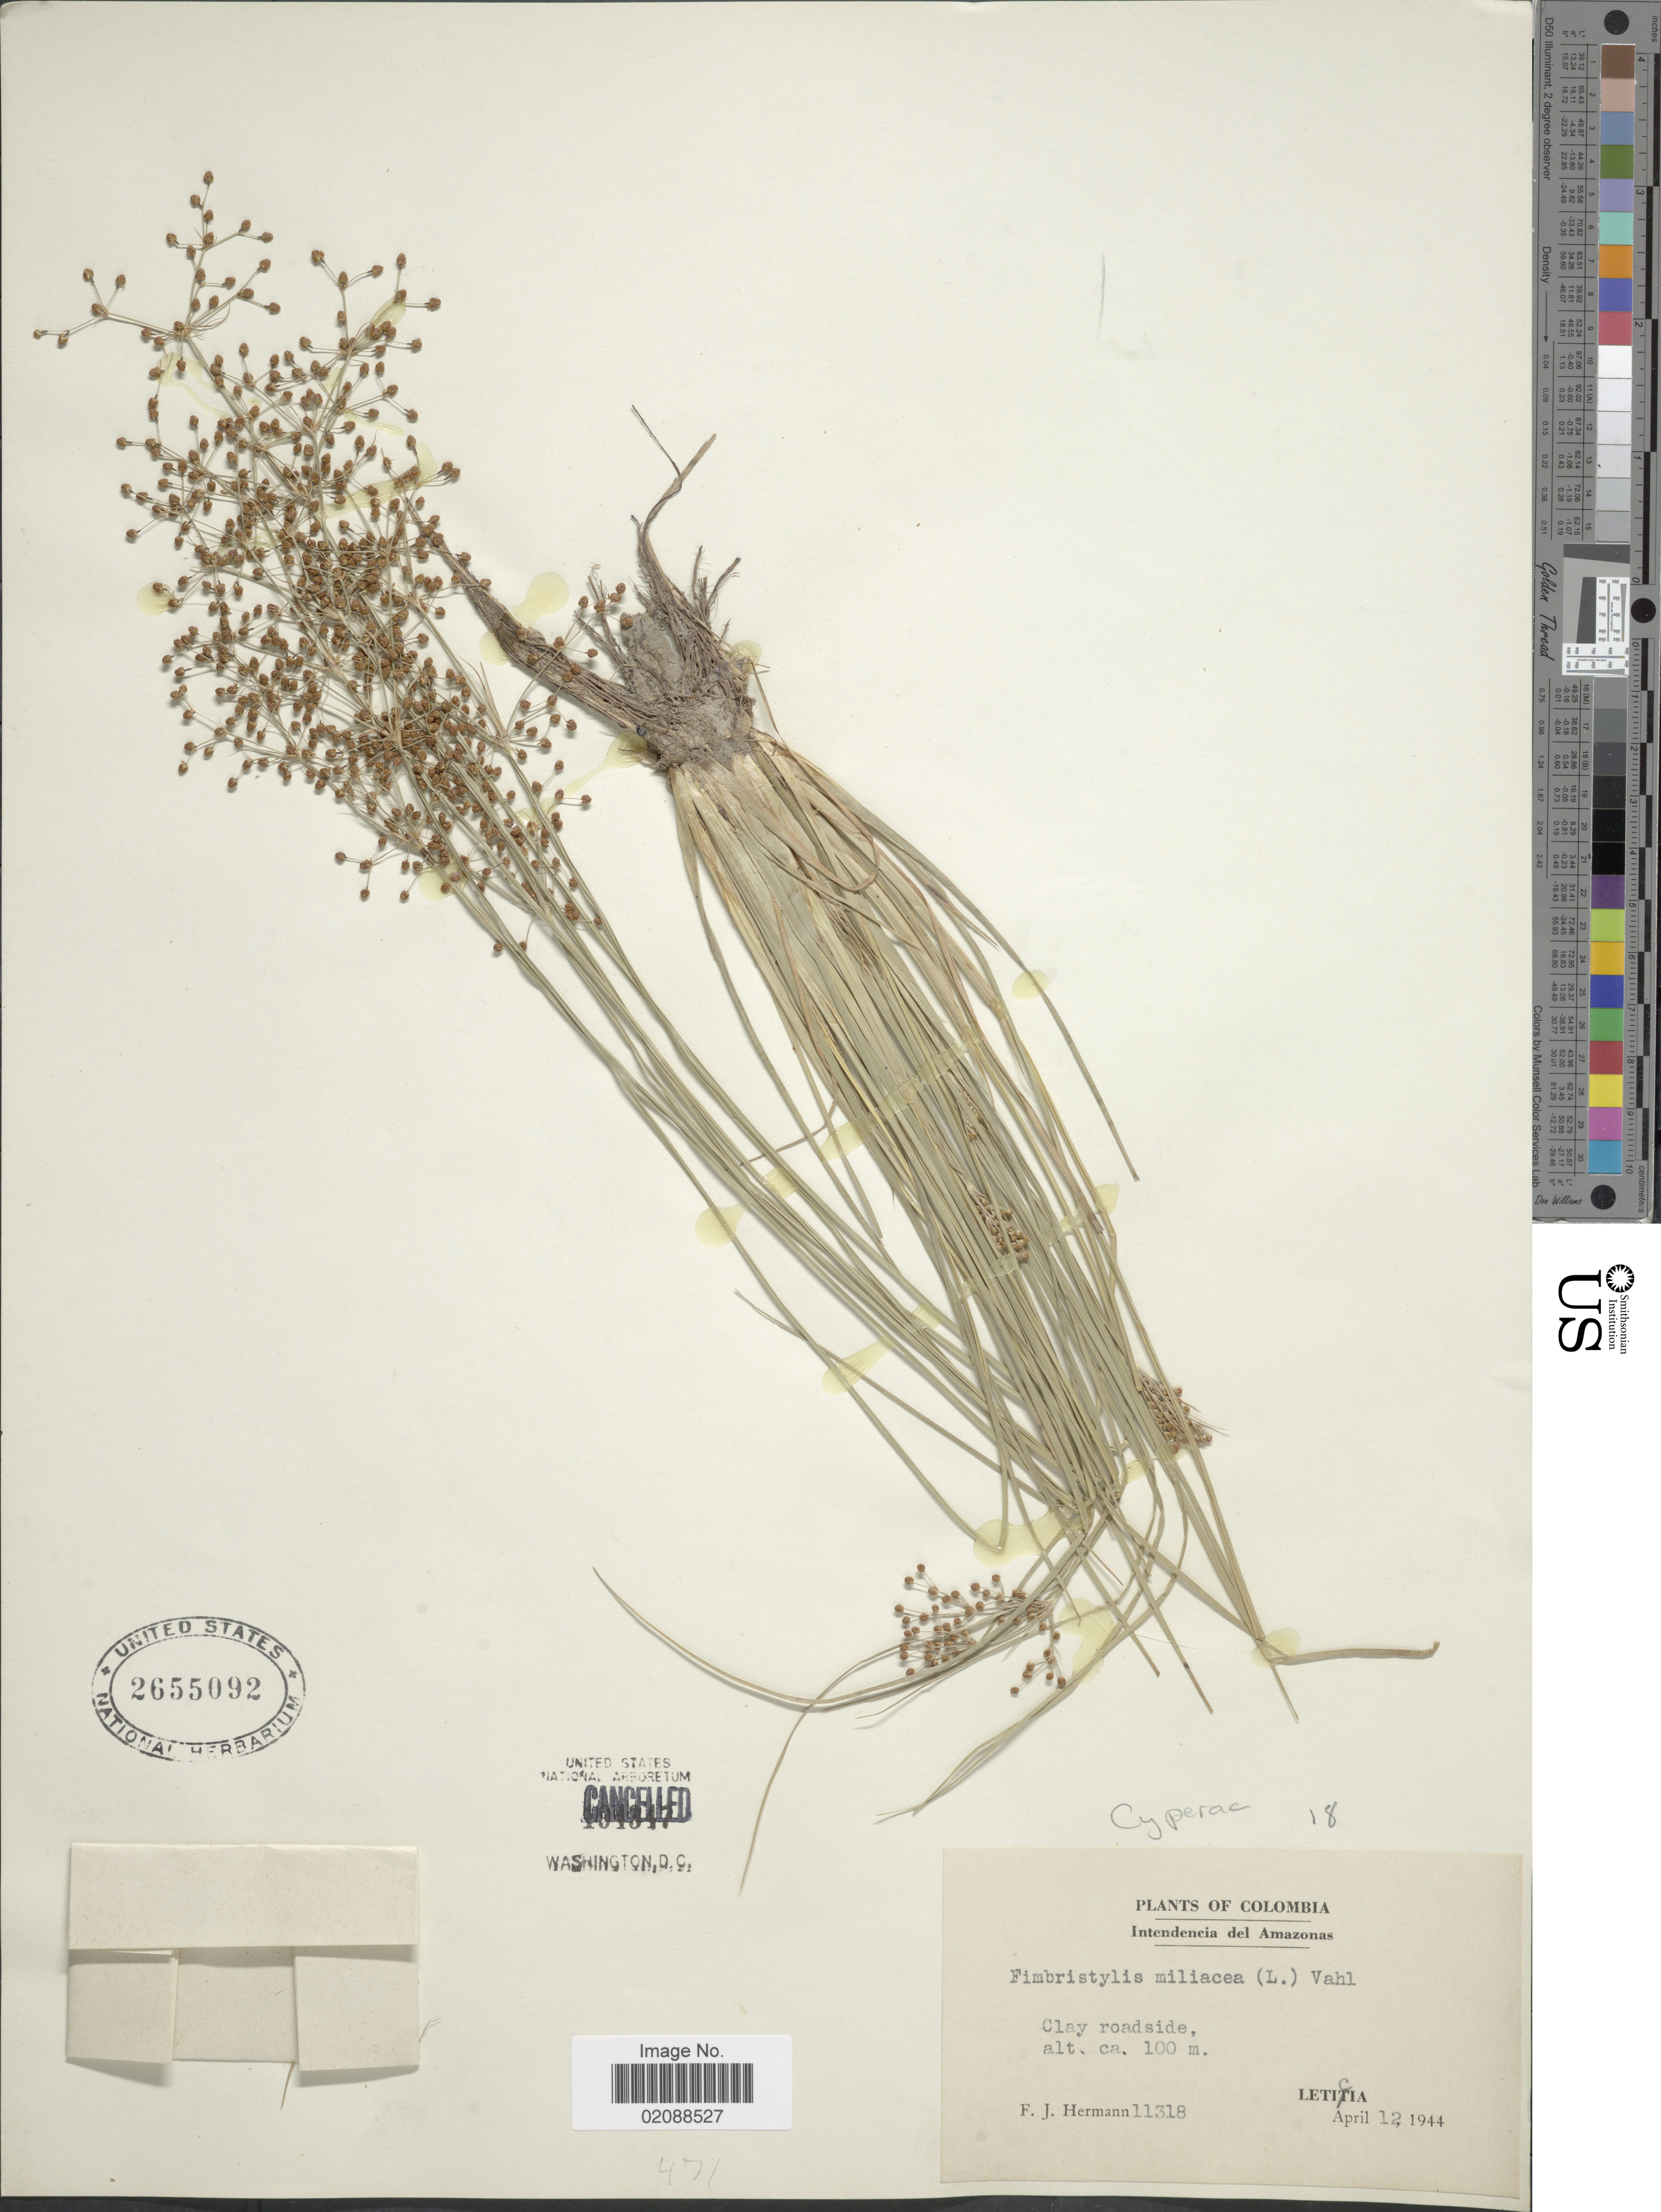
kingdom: Plantae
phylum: Tracheophyta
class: Liliopsida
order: Poales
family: Cyperaceae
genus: Fimbristylis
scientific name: Fimbristylis littoralis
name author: Gaudich.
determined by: Strong, M. T., (US), Smithsonian Institution - National Museum of Natural History (UNITED STATES)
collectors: F. J. Hermann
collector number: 11318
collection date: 1944-04-12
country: Colombia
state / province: Amazônas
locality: Intendencia del Amazonas. Clay roadside, Leticia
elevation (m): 100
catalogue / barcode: US 2655092